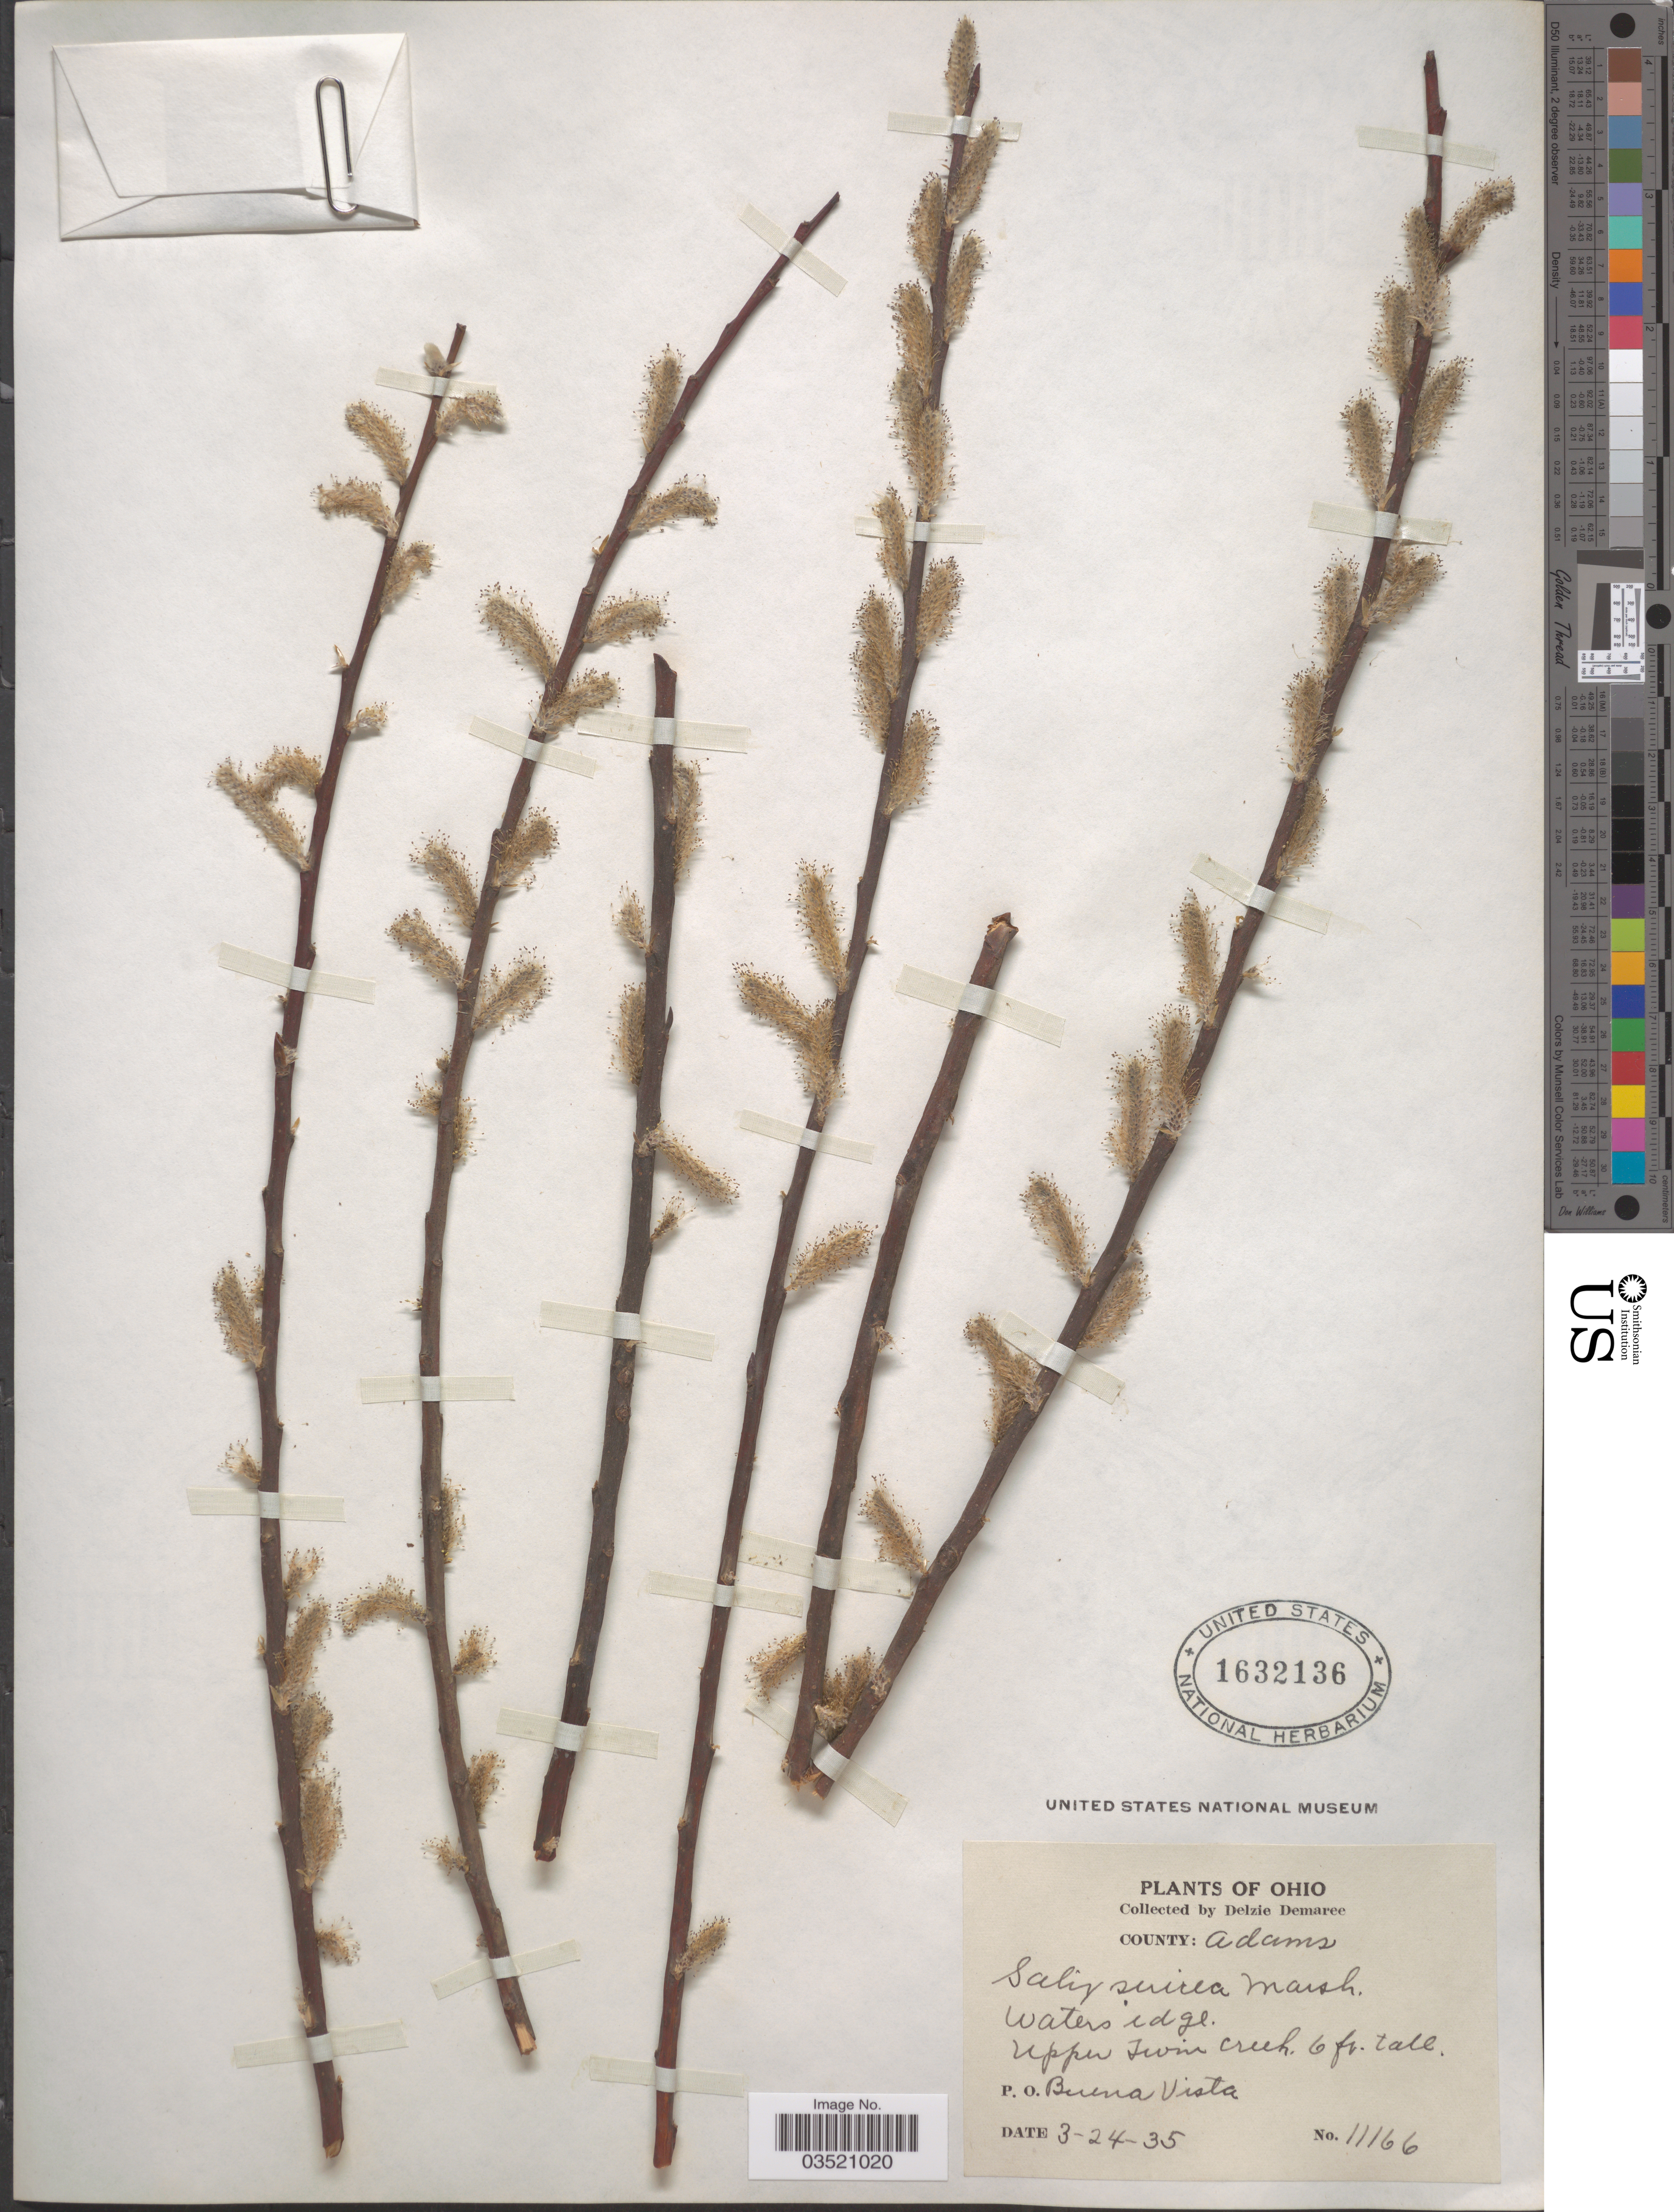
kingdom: Plantae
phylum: Tracheophyta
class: Magnoliopsida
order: Malpighiales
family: Salicaceae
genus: Salix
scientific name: Salix sericea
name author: Marshall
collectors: D. Demaree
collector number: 11166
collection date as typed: Transcribed d/m/y: 24/3/35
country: United States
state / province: Ohio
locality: County: Adams. Upper Twin Creek. P. O. Buena Vista.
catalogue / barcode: US 1632136